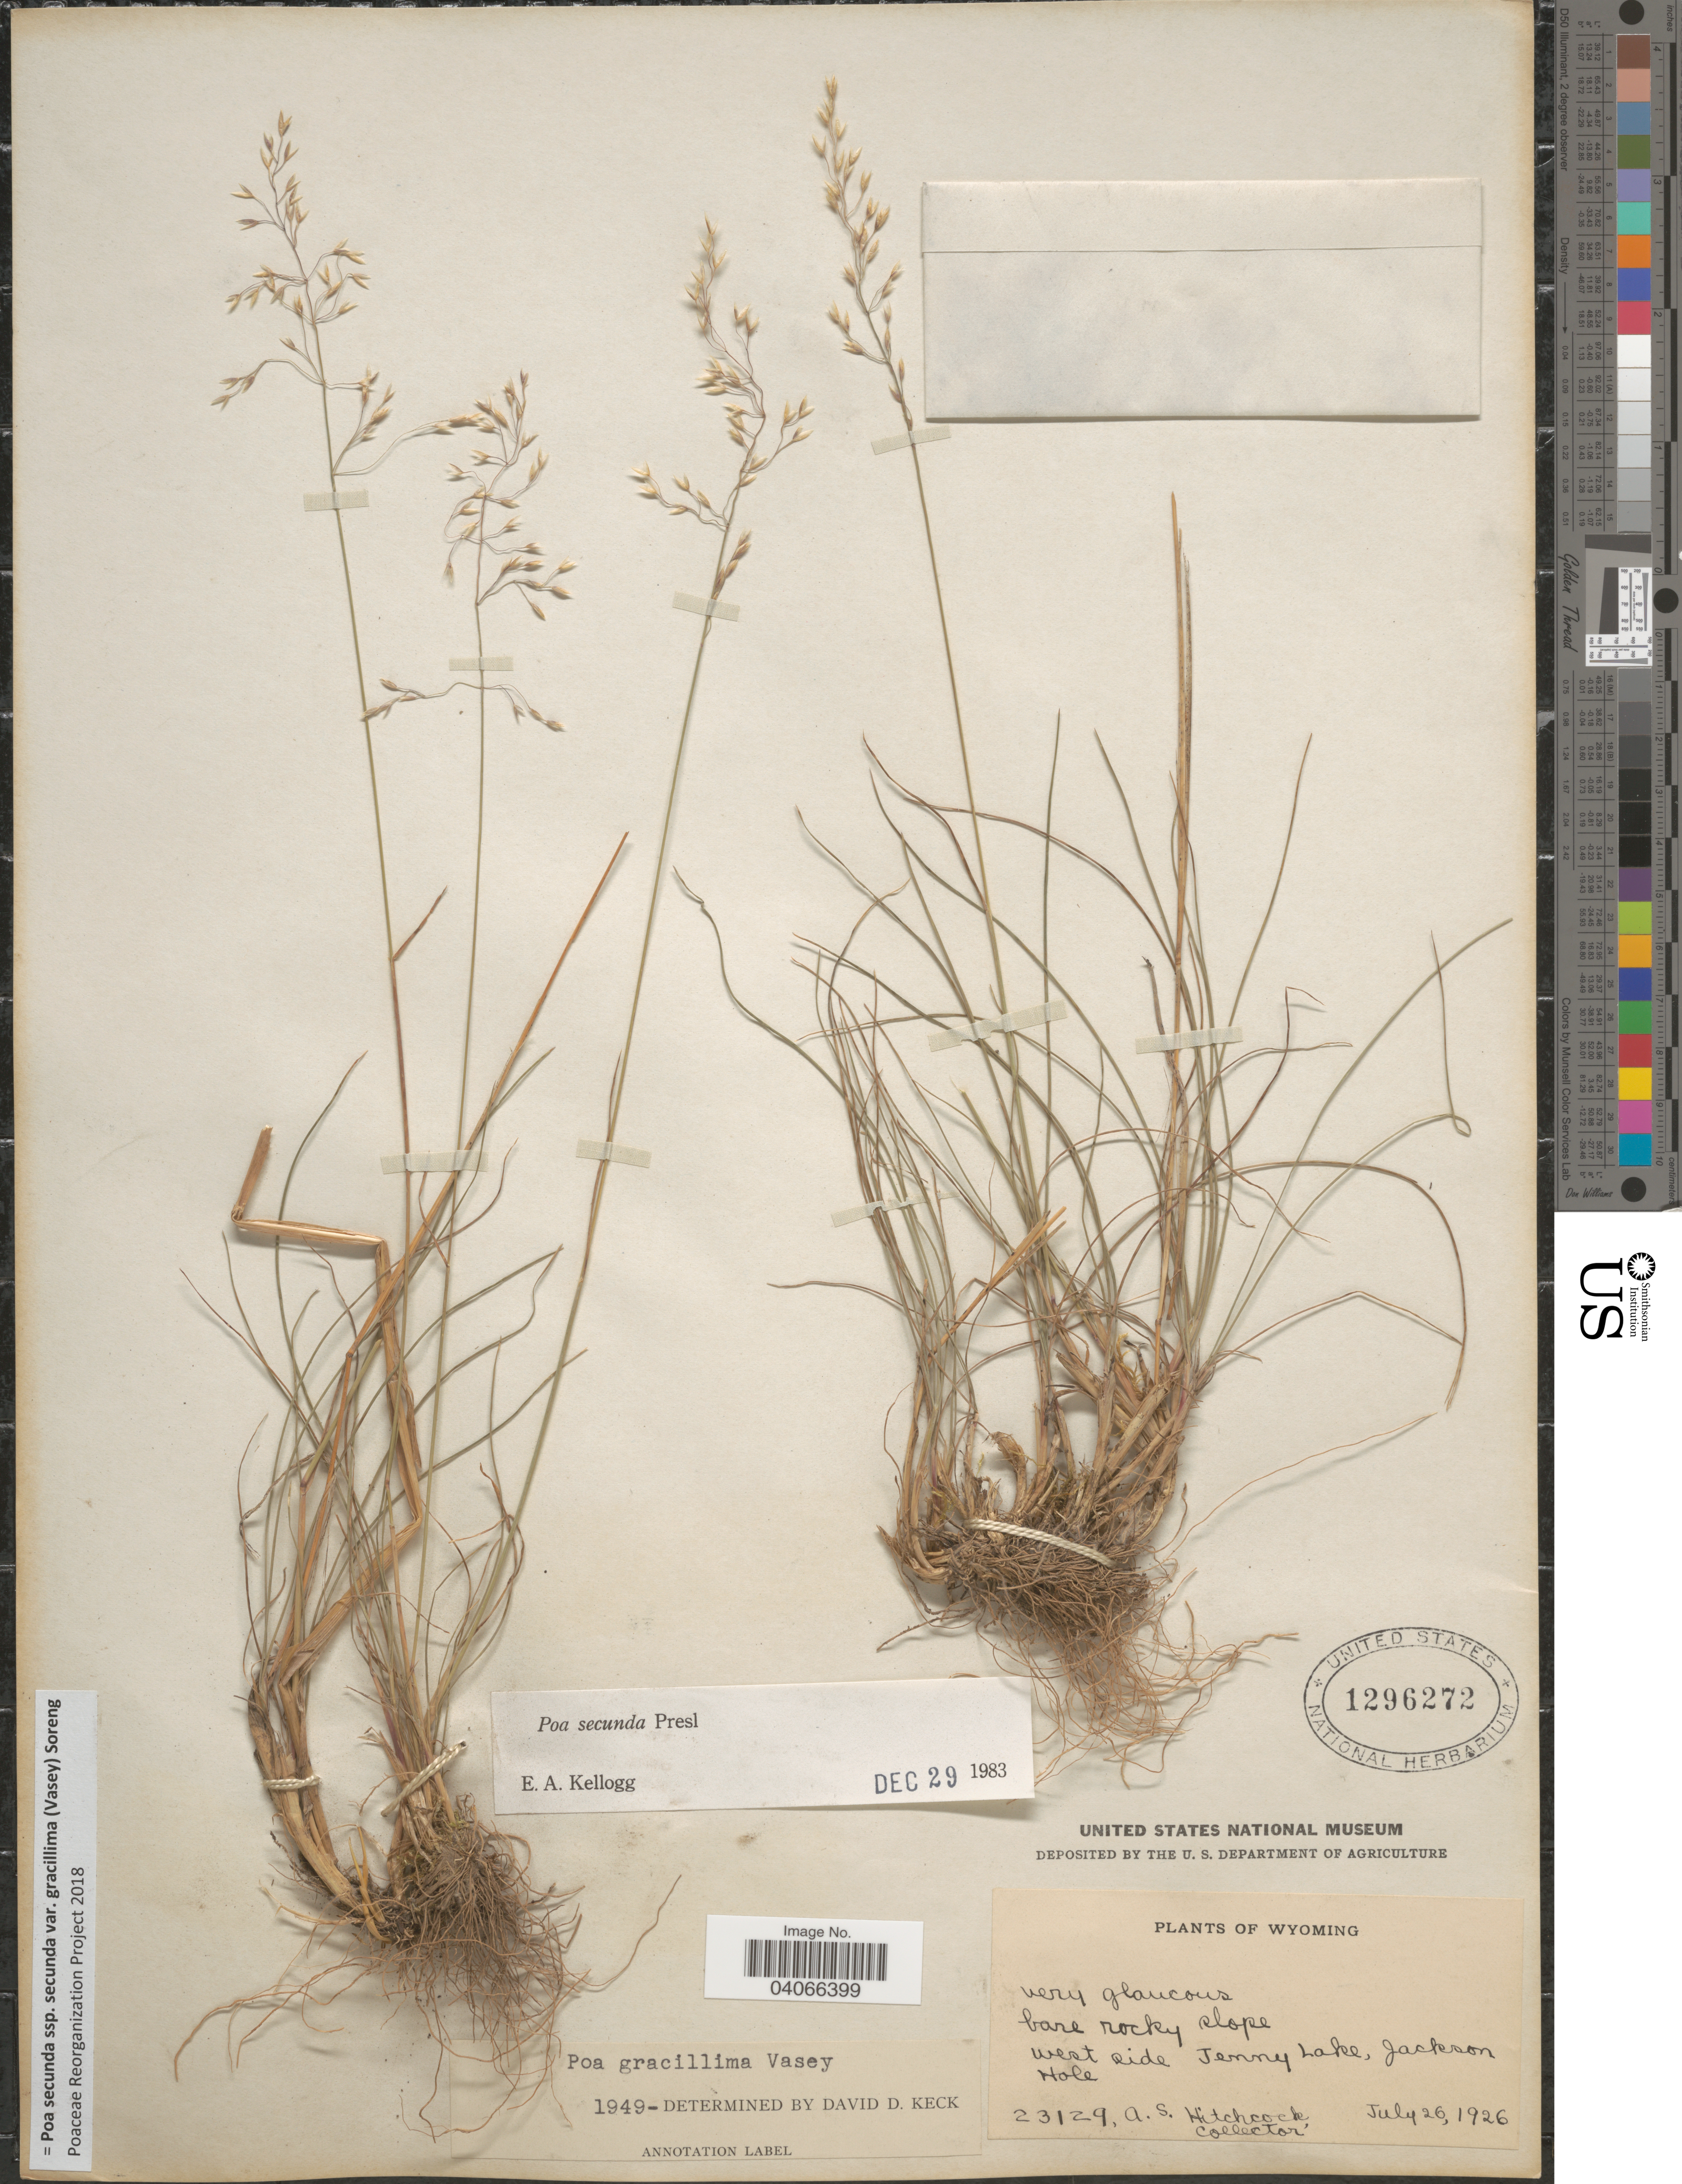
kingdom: Plantae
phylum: Tracheophyta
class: Liliopsida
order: Poales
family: Poaceae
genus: Poa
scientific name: Poa secunda subsp. secunda var. gracillima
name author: (Vasey) Soreng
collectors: A. S. Hitchcock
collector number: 23129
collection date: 1926-07-26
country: United States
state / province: Wyoming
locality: Bare rocky slope. West side Jenny Lake, Jackson Hole.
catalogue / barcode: US 1296272